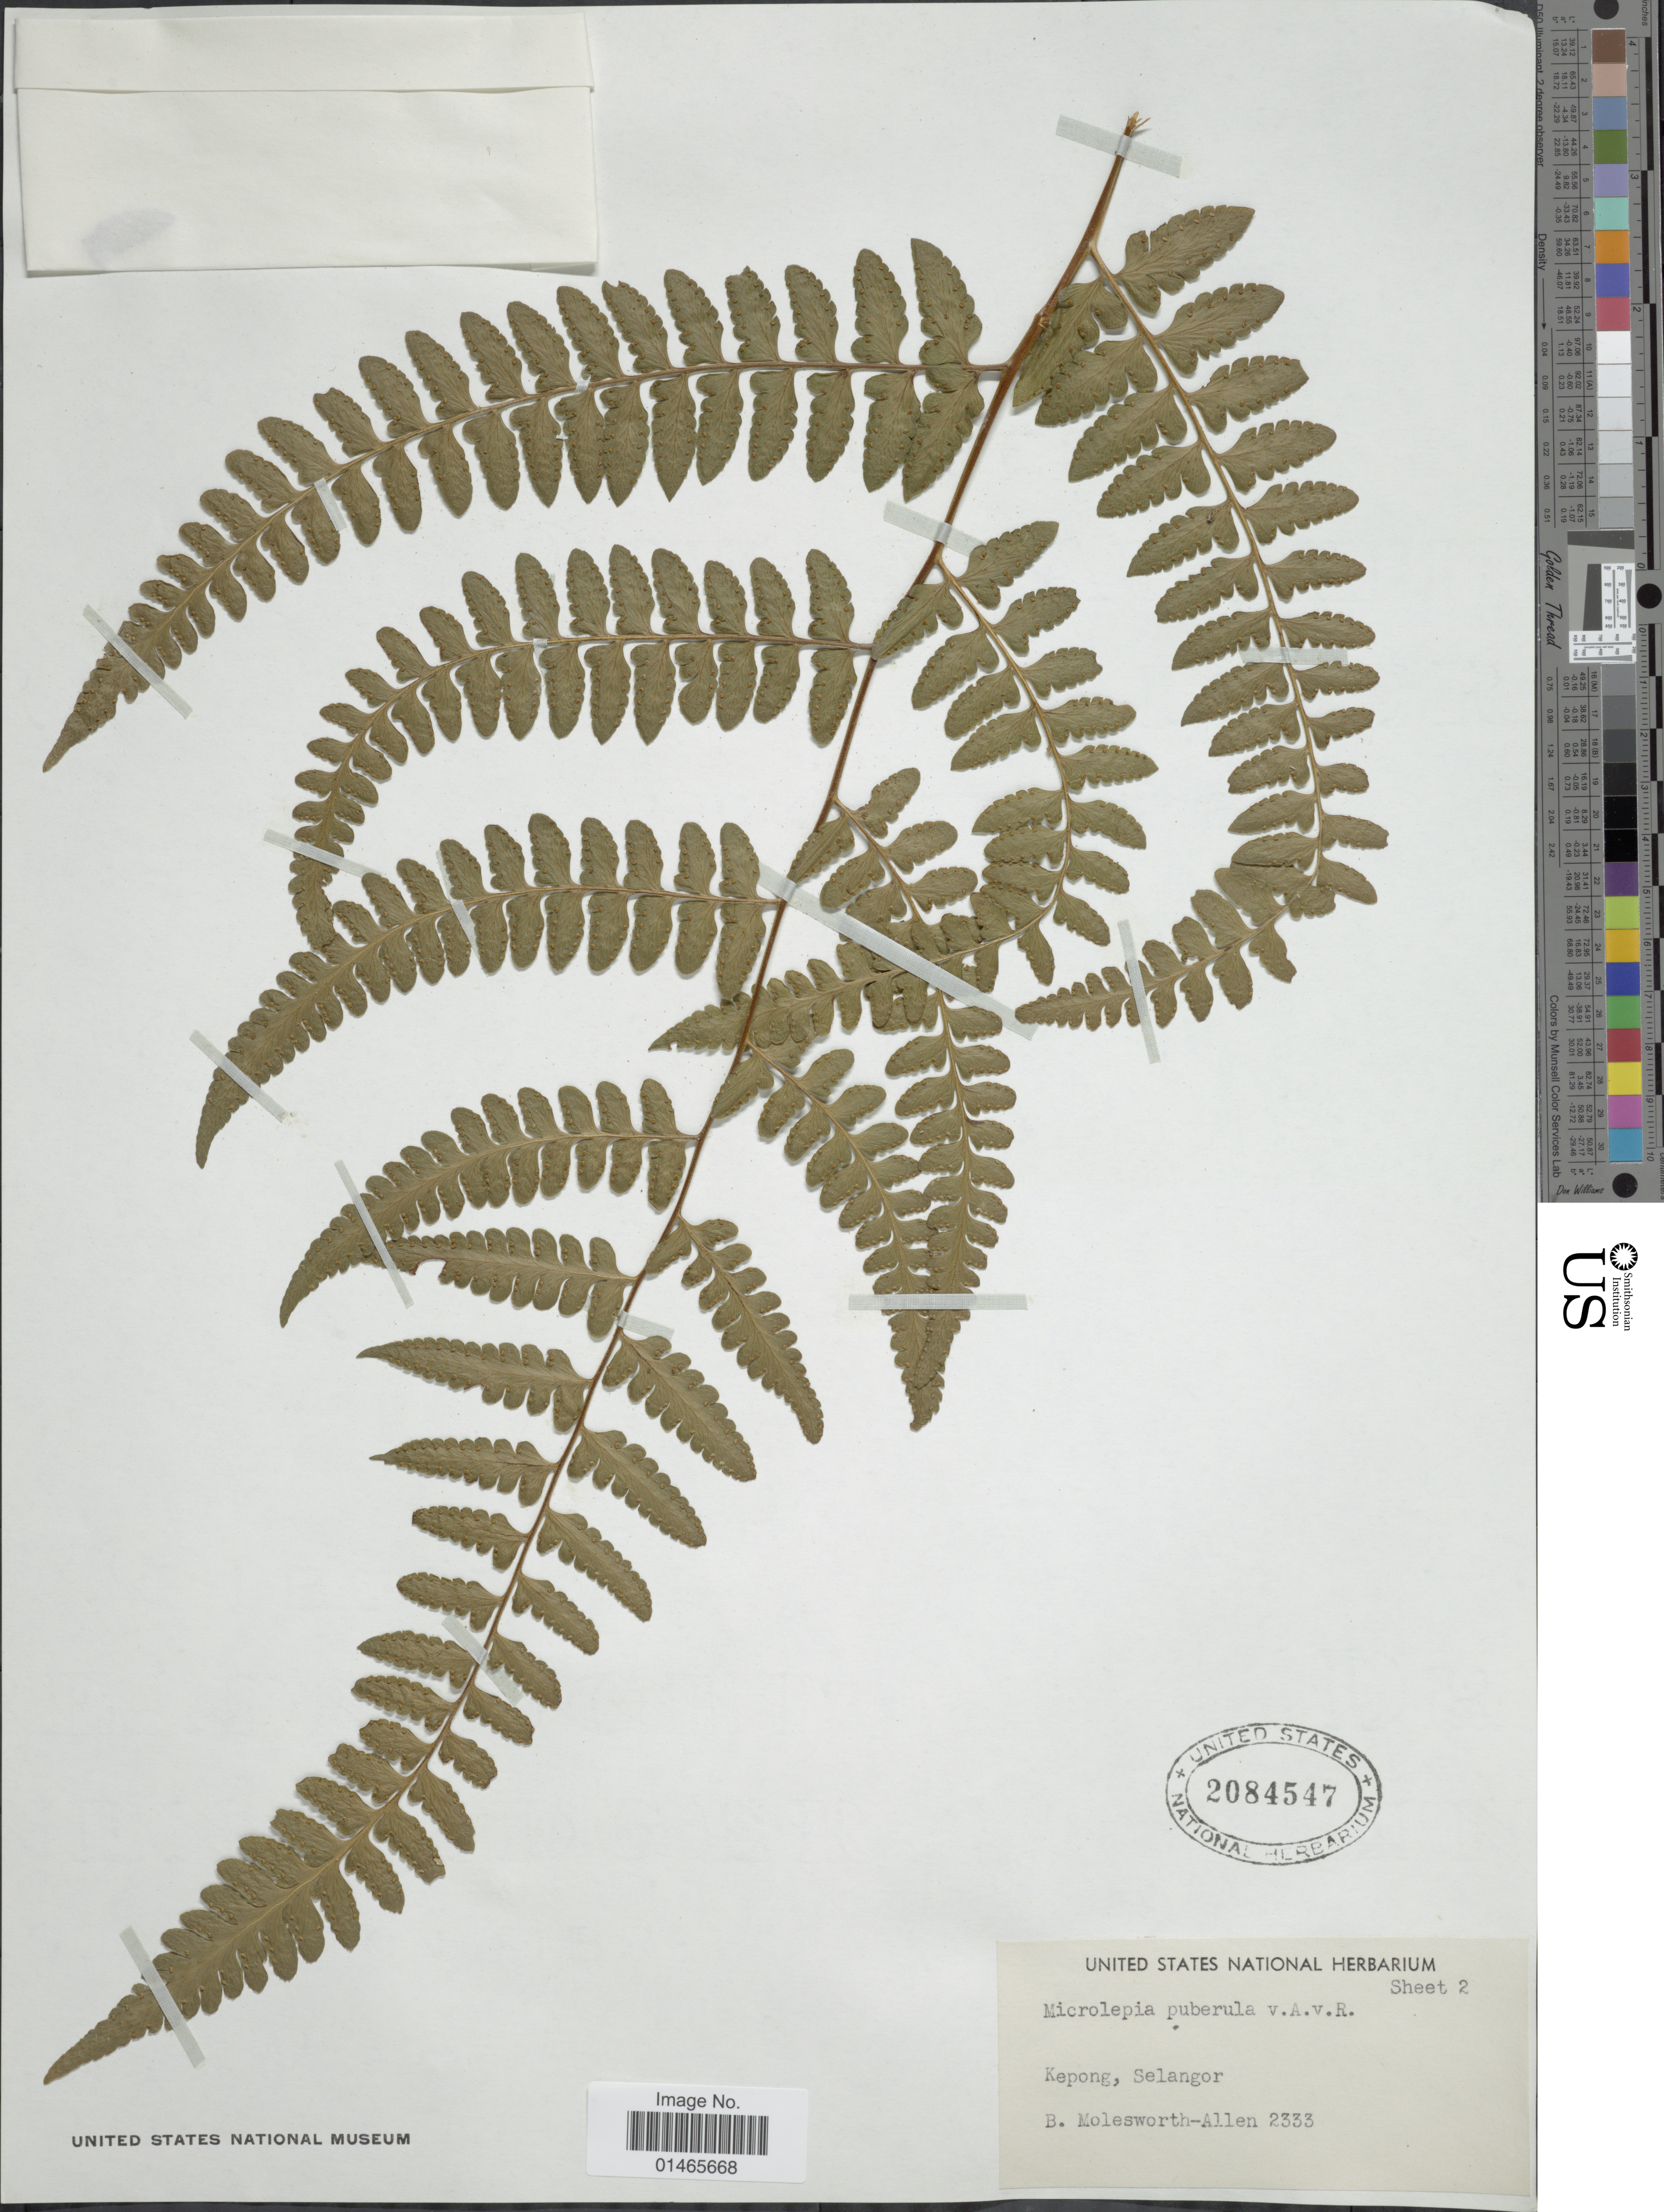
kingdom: Plantae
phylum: Tracheophyta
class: Polypodiopsida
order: Polypodiales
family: Dennstaedtiaceae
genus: Microlepia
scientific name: Microlepia puberula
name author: Alderw.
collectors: B. E. G. Molesworth-Allen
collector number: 2333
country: Malaysia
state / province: Selangor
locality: Kepong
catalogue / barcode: US 2084547